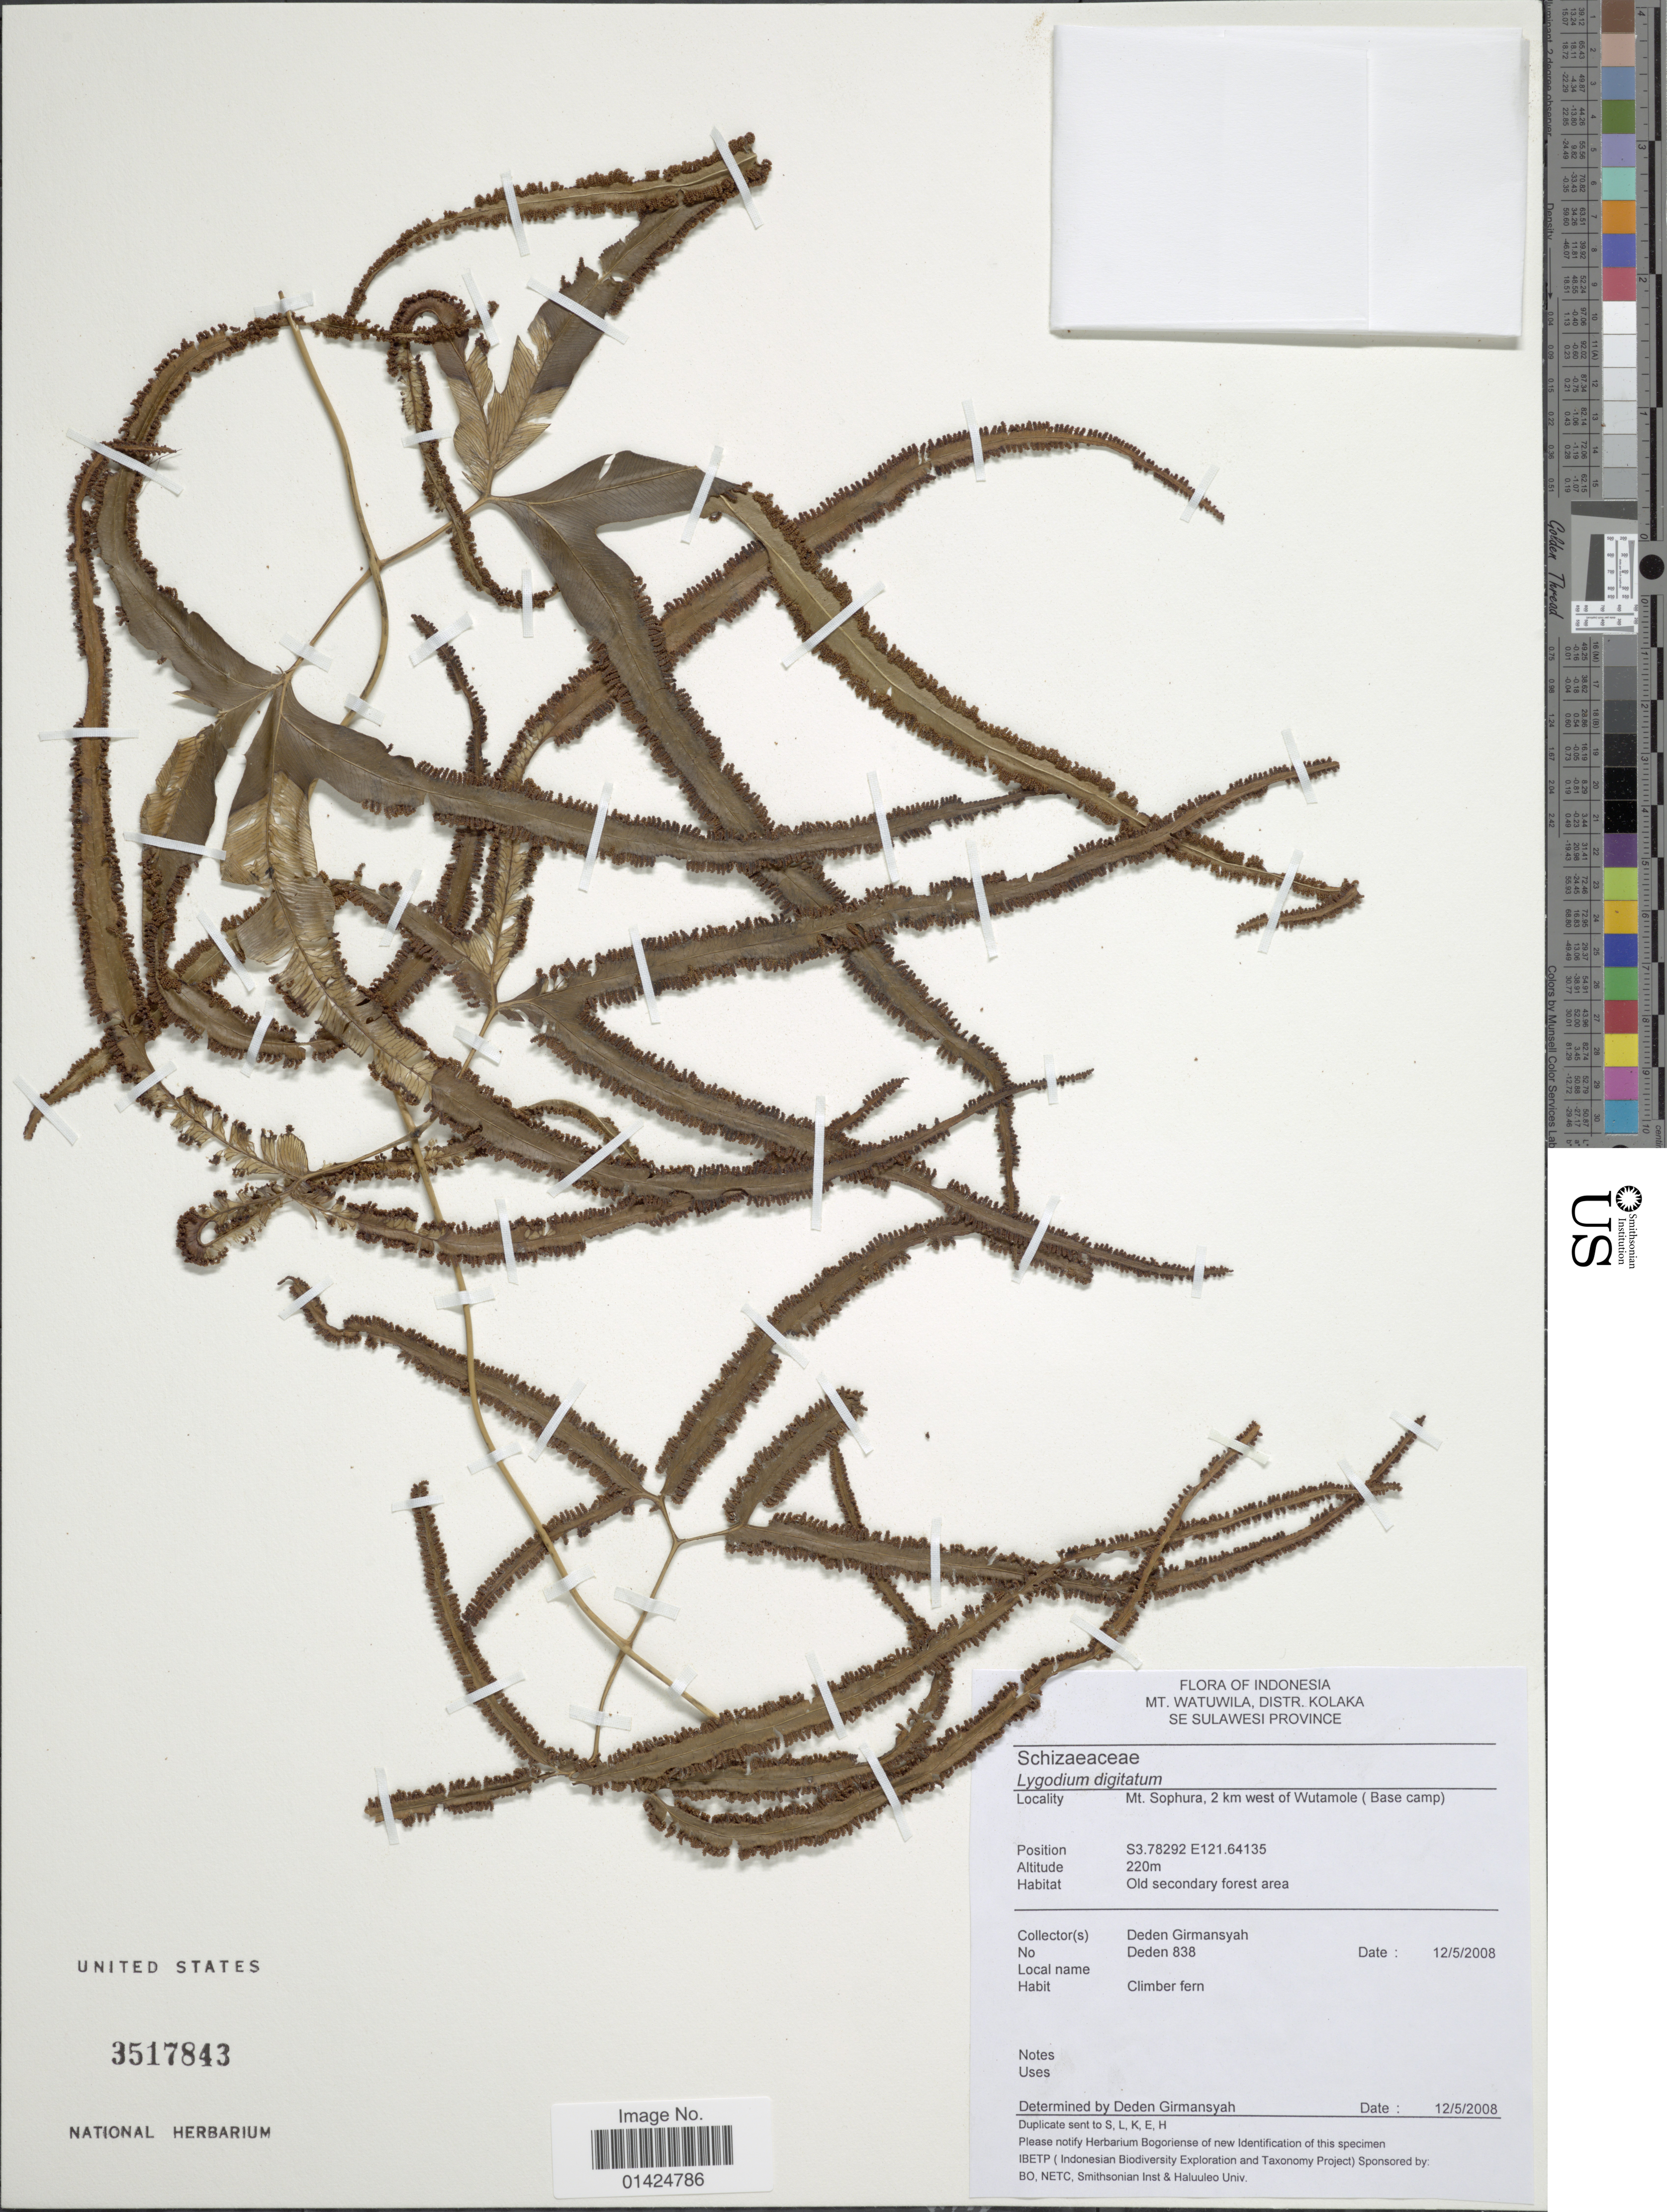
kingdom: Plantae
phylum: Tracheophyta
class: Polypodiopsida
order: Schizaeales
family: Lygodiaceae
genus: Lygodium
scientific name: Lygodium flexuosum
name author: Sw.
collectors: D. Girmansyah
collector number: Deden 838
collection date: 2008-05-12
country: Indonesia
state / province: Sulawesi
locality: Mt. Watuwila, Distr.kolaka. SE Sulawesi Province. Mt. Sophura, 2 km west of Wutamole (Base camp).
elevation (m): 220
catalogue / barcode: US 3517843